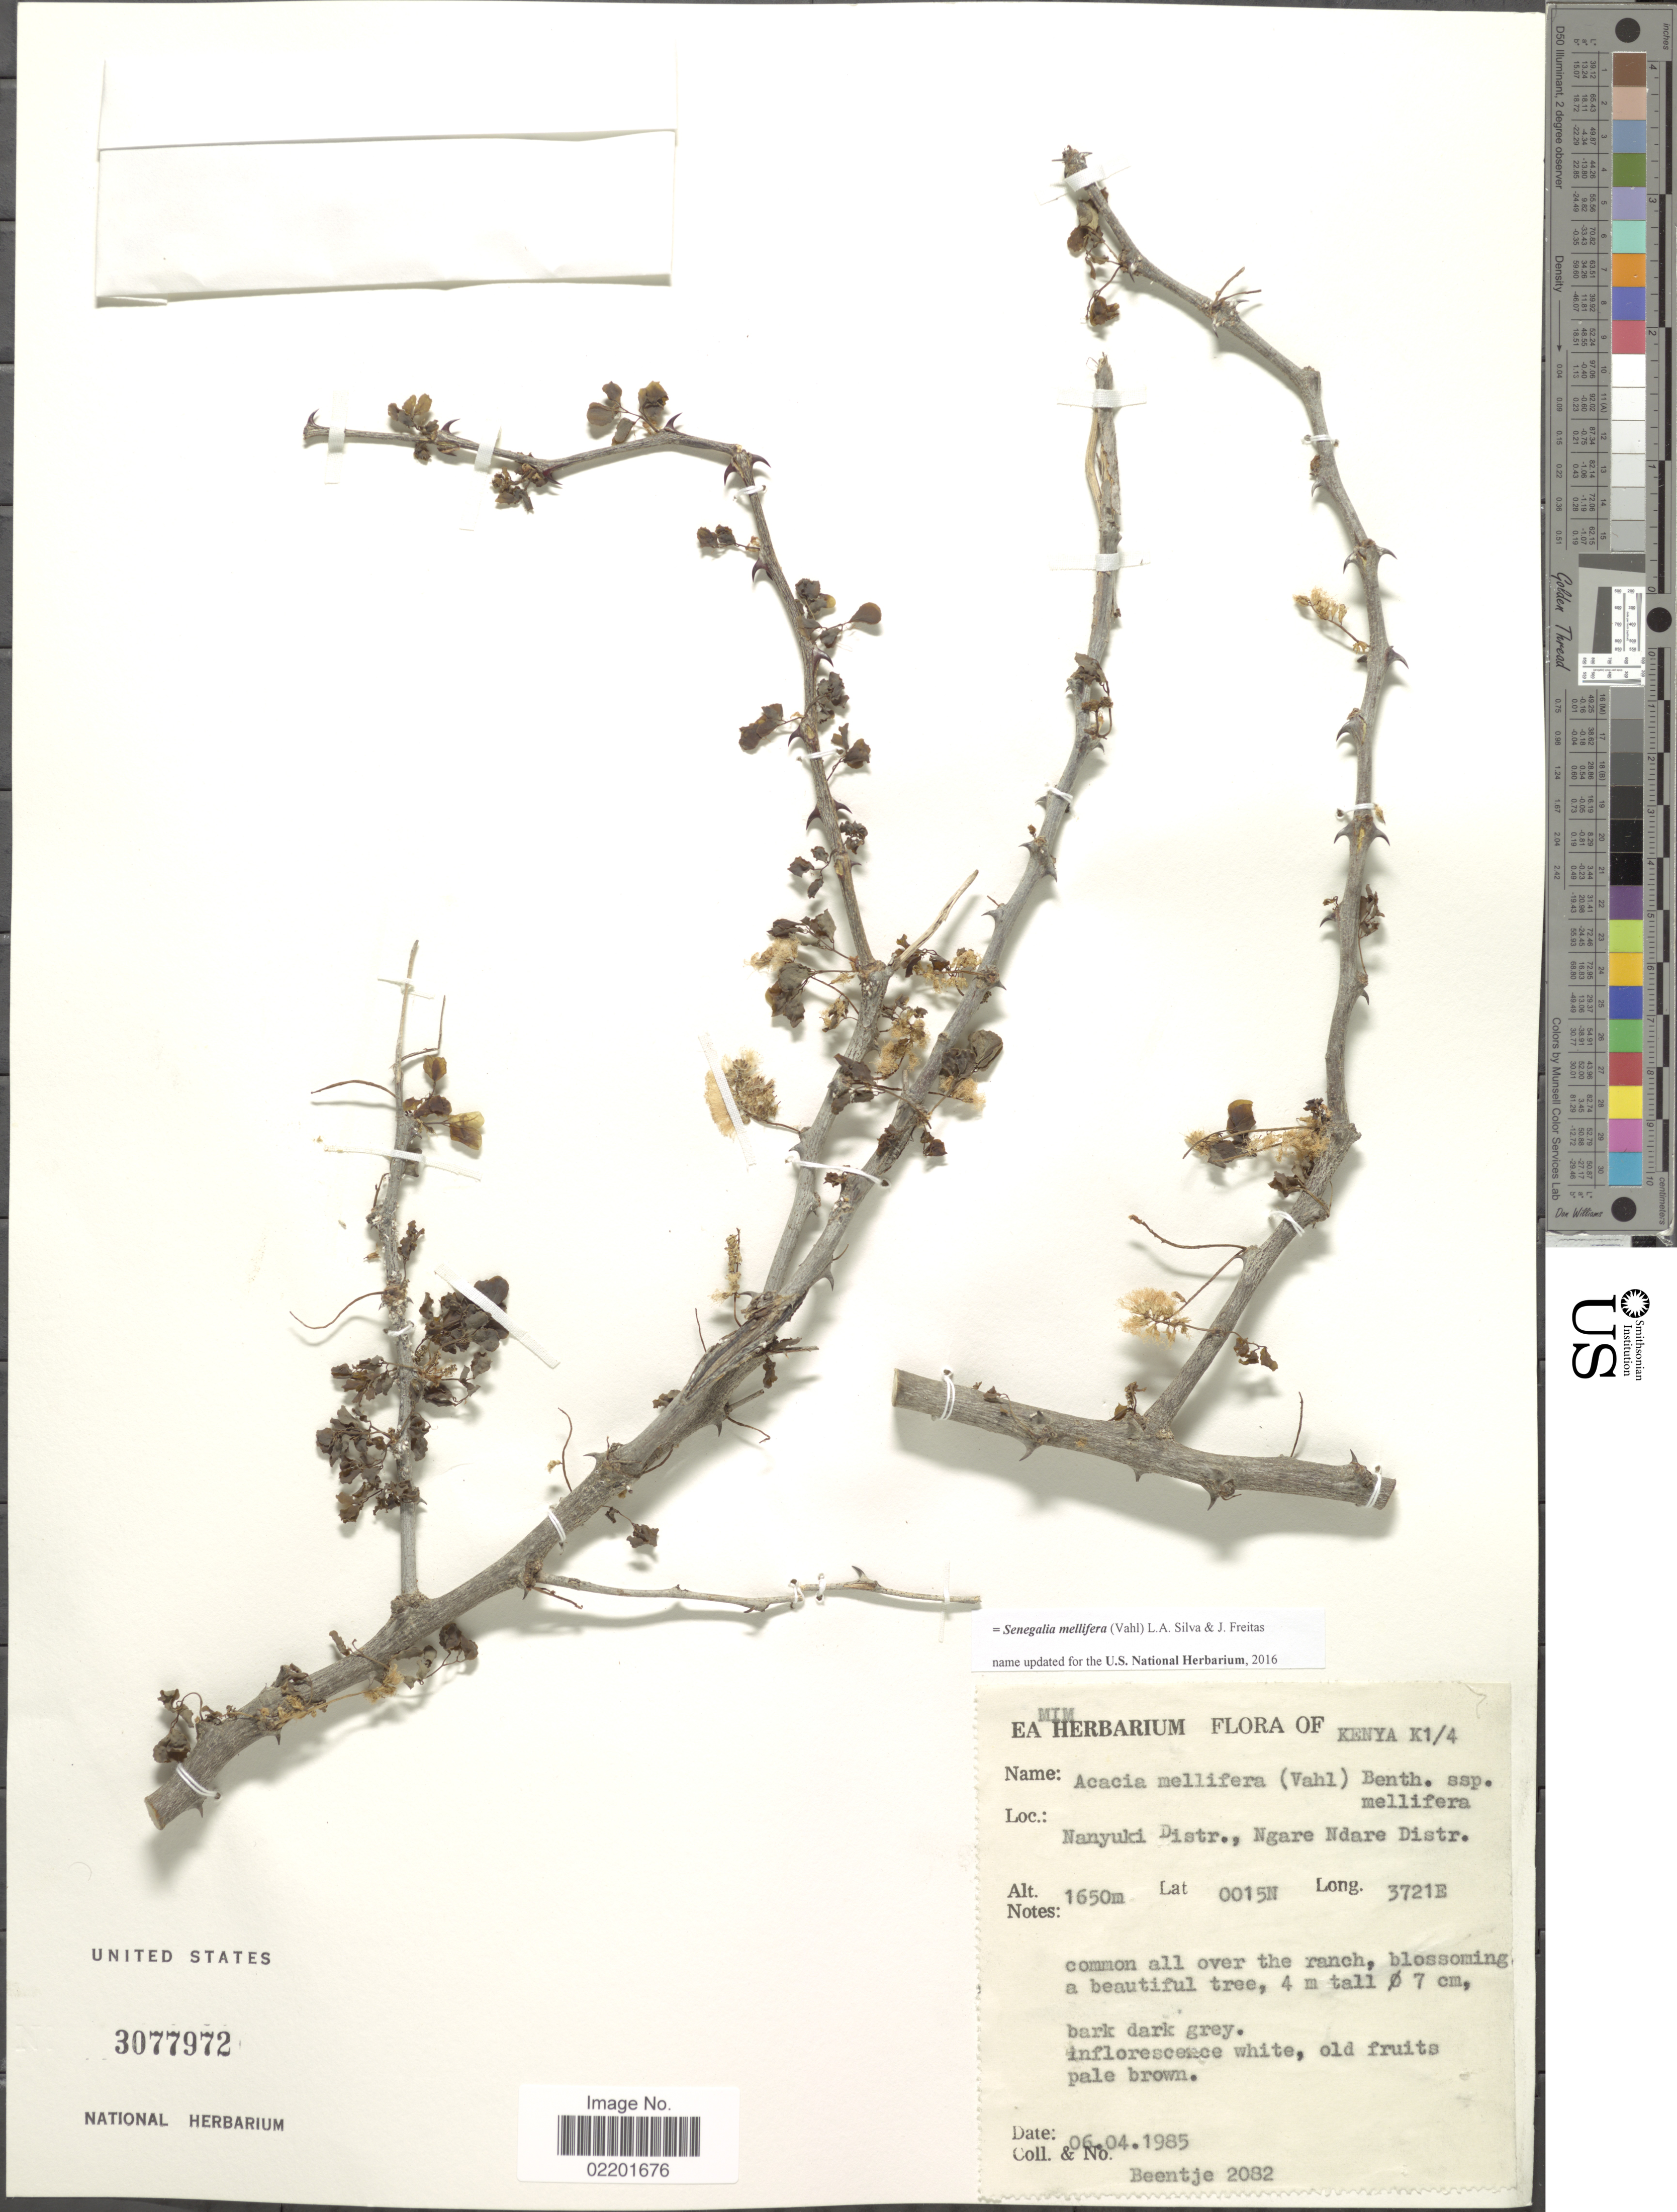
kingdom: Plantae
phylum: Tracheophyta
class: Magnoliopsida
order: Fabales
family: Fabaceae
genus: Senegalia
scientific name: Senegalia mellifera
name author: (Vahl) Seigler & Ebinger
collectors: -- Beentje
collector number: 2082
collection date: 1985-04-06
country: Kenya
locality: Kenya K1/4, Nanyuki Distr., Ngare Ndare Distr.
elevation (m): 1650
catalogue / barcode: US 3077972